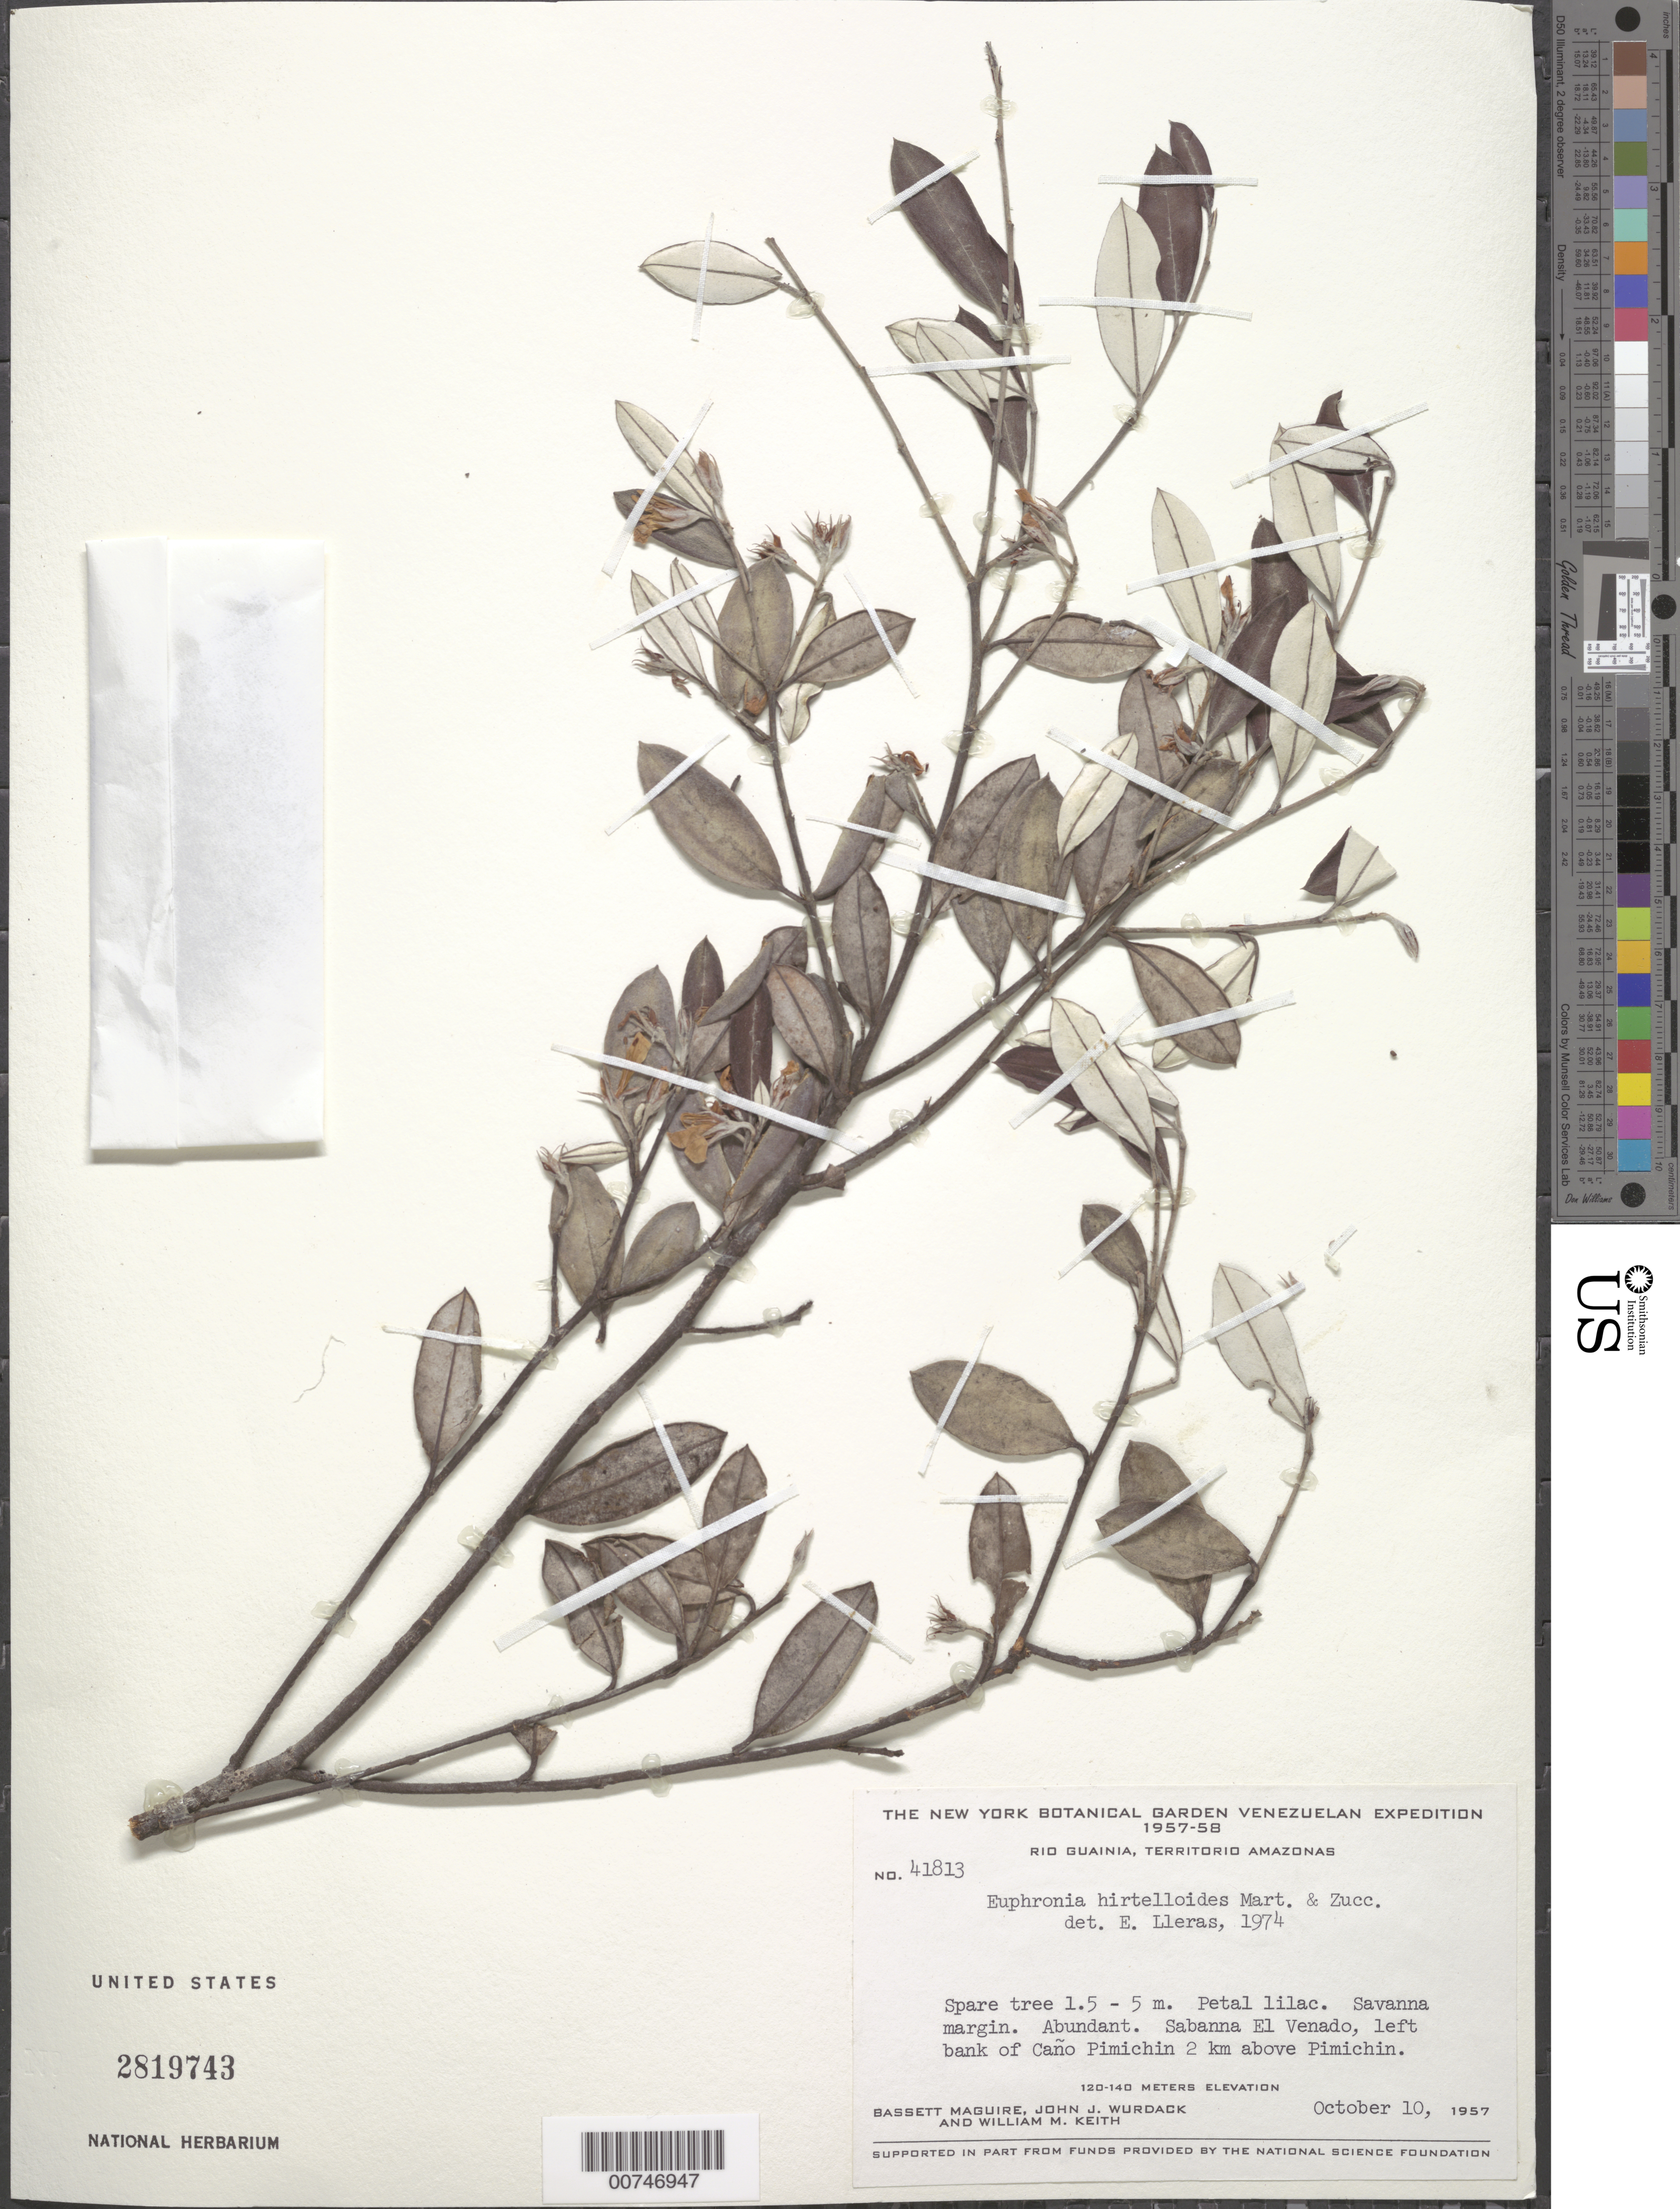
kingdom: Plantae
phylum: Tracheophyta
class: Magnoliopsida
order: Malpighiales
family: Euphroniaceae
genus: Euphronia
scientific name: Euphronia acuminatissima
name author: Steyerm.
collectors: B. Maguire, J. J. Wurdack & W. Keith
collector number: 41813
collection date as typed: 10-Oct-57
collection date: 1957-10-10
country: Venezuela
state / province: Amazonas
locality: Río Guainía, Sabana El Venado, left bank of Caño Pimichin, 2 km above Pimichin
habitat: Savanna margin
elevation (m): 120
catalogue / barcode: US 2819743